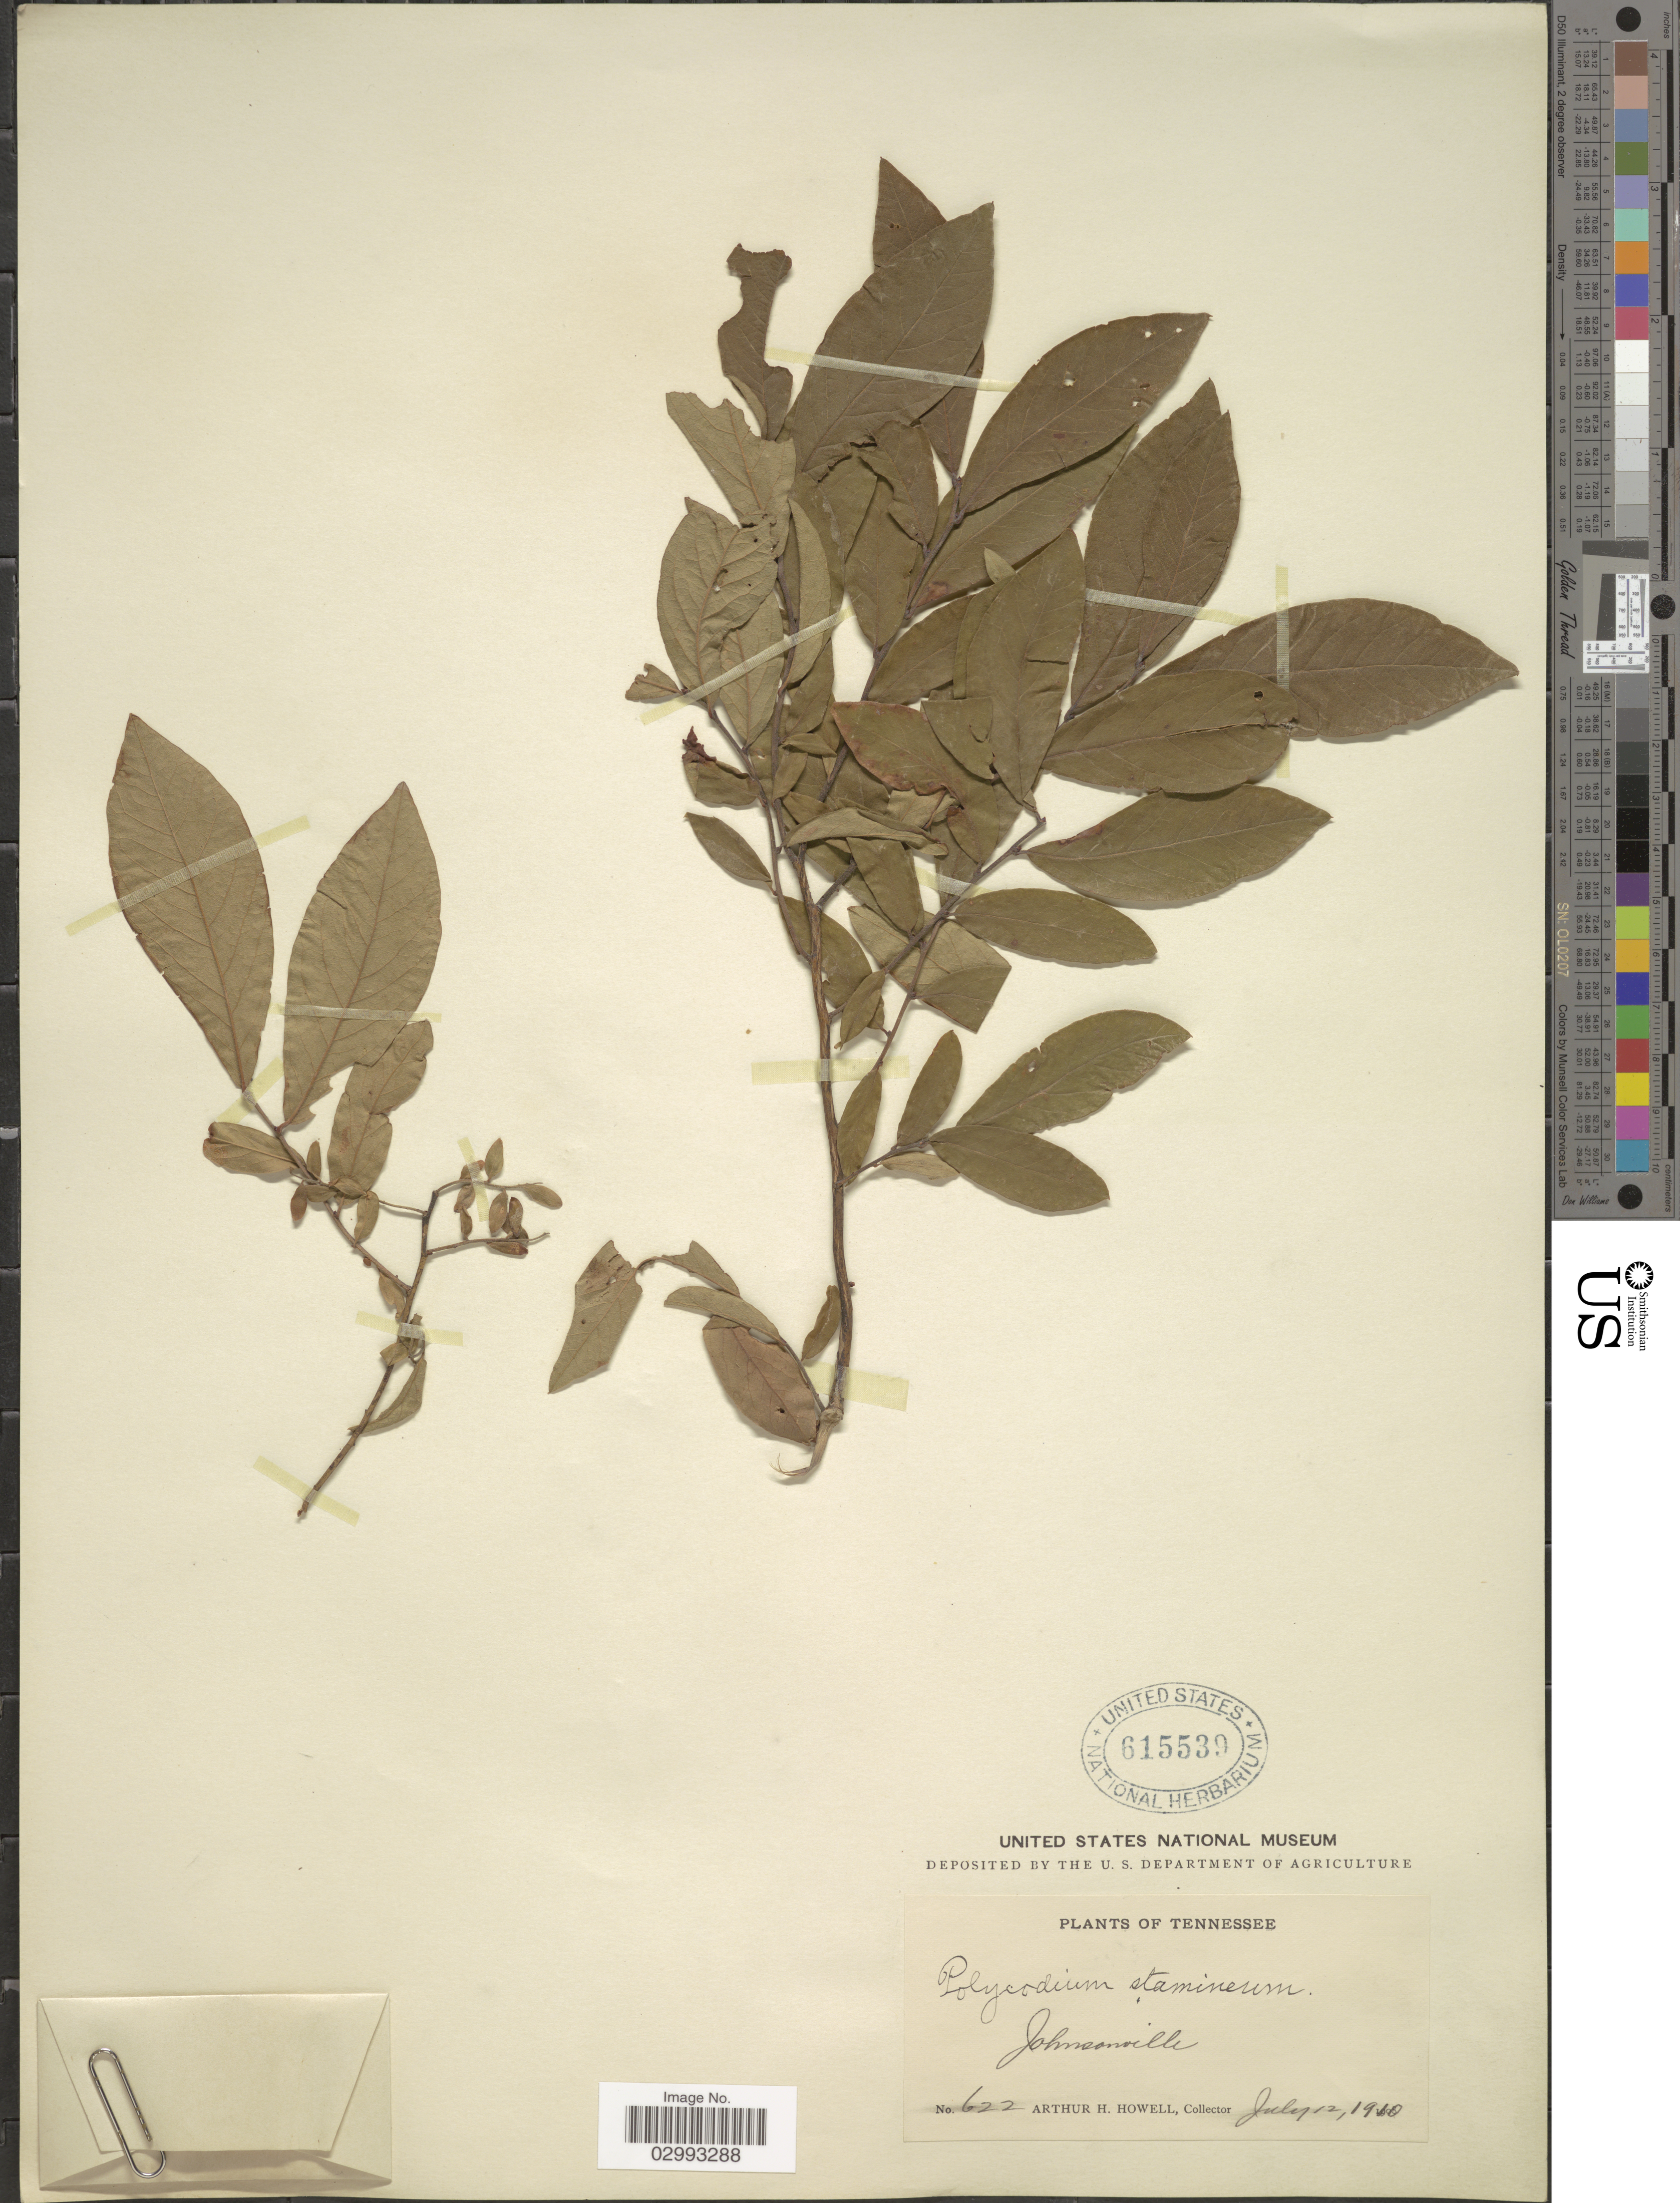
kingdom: Plantae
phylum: Tracheophyta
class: Magnoliopsida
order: Ericales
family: Ericaceae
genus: Polycodium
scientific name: Polycodium stamineum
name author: (L.) Greene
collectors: A. H. Howell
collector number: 622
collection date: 1910-07-12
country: United States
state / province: Tennessee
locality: Johnsonville.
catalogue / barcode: US 615539